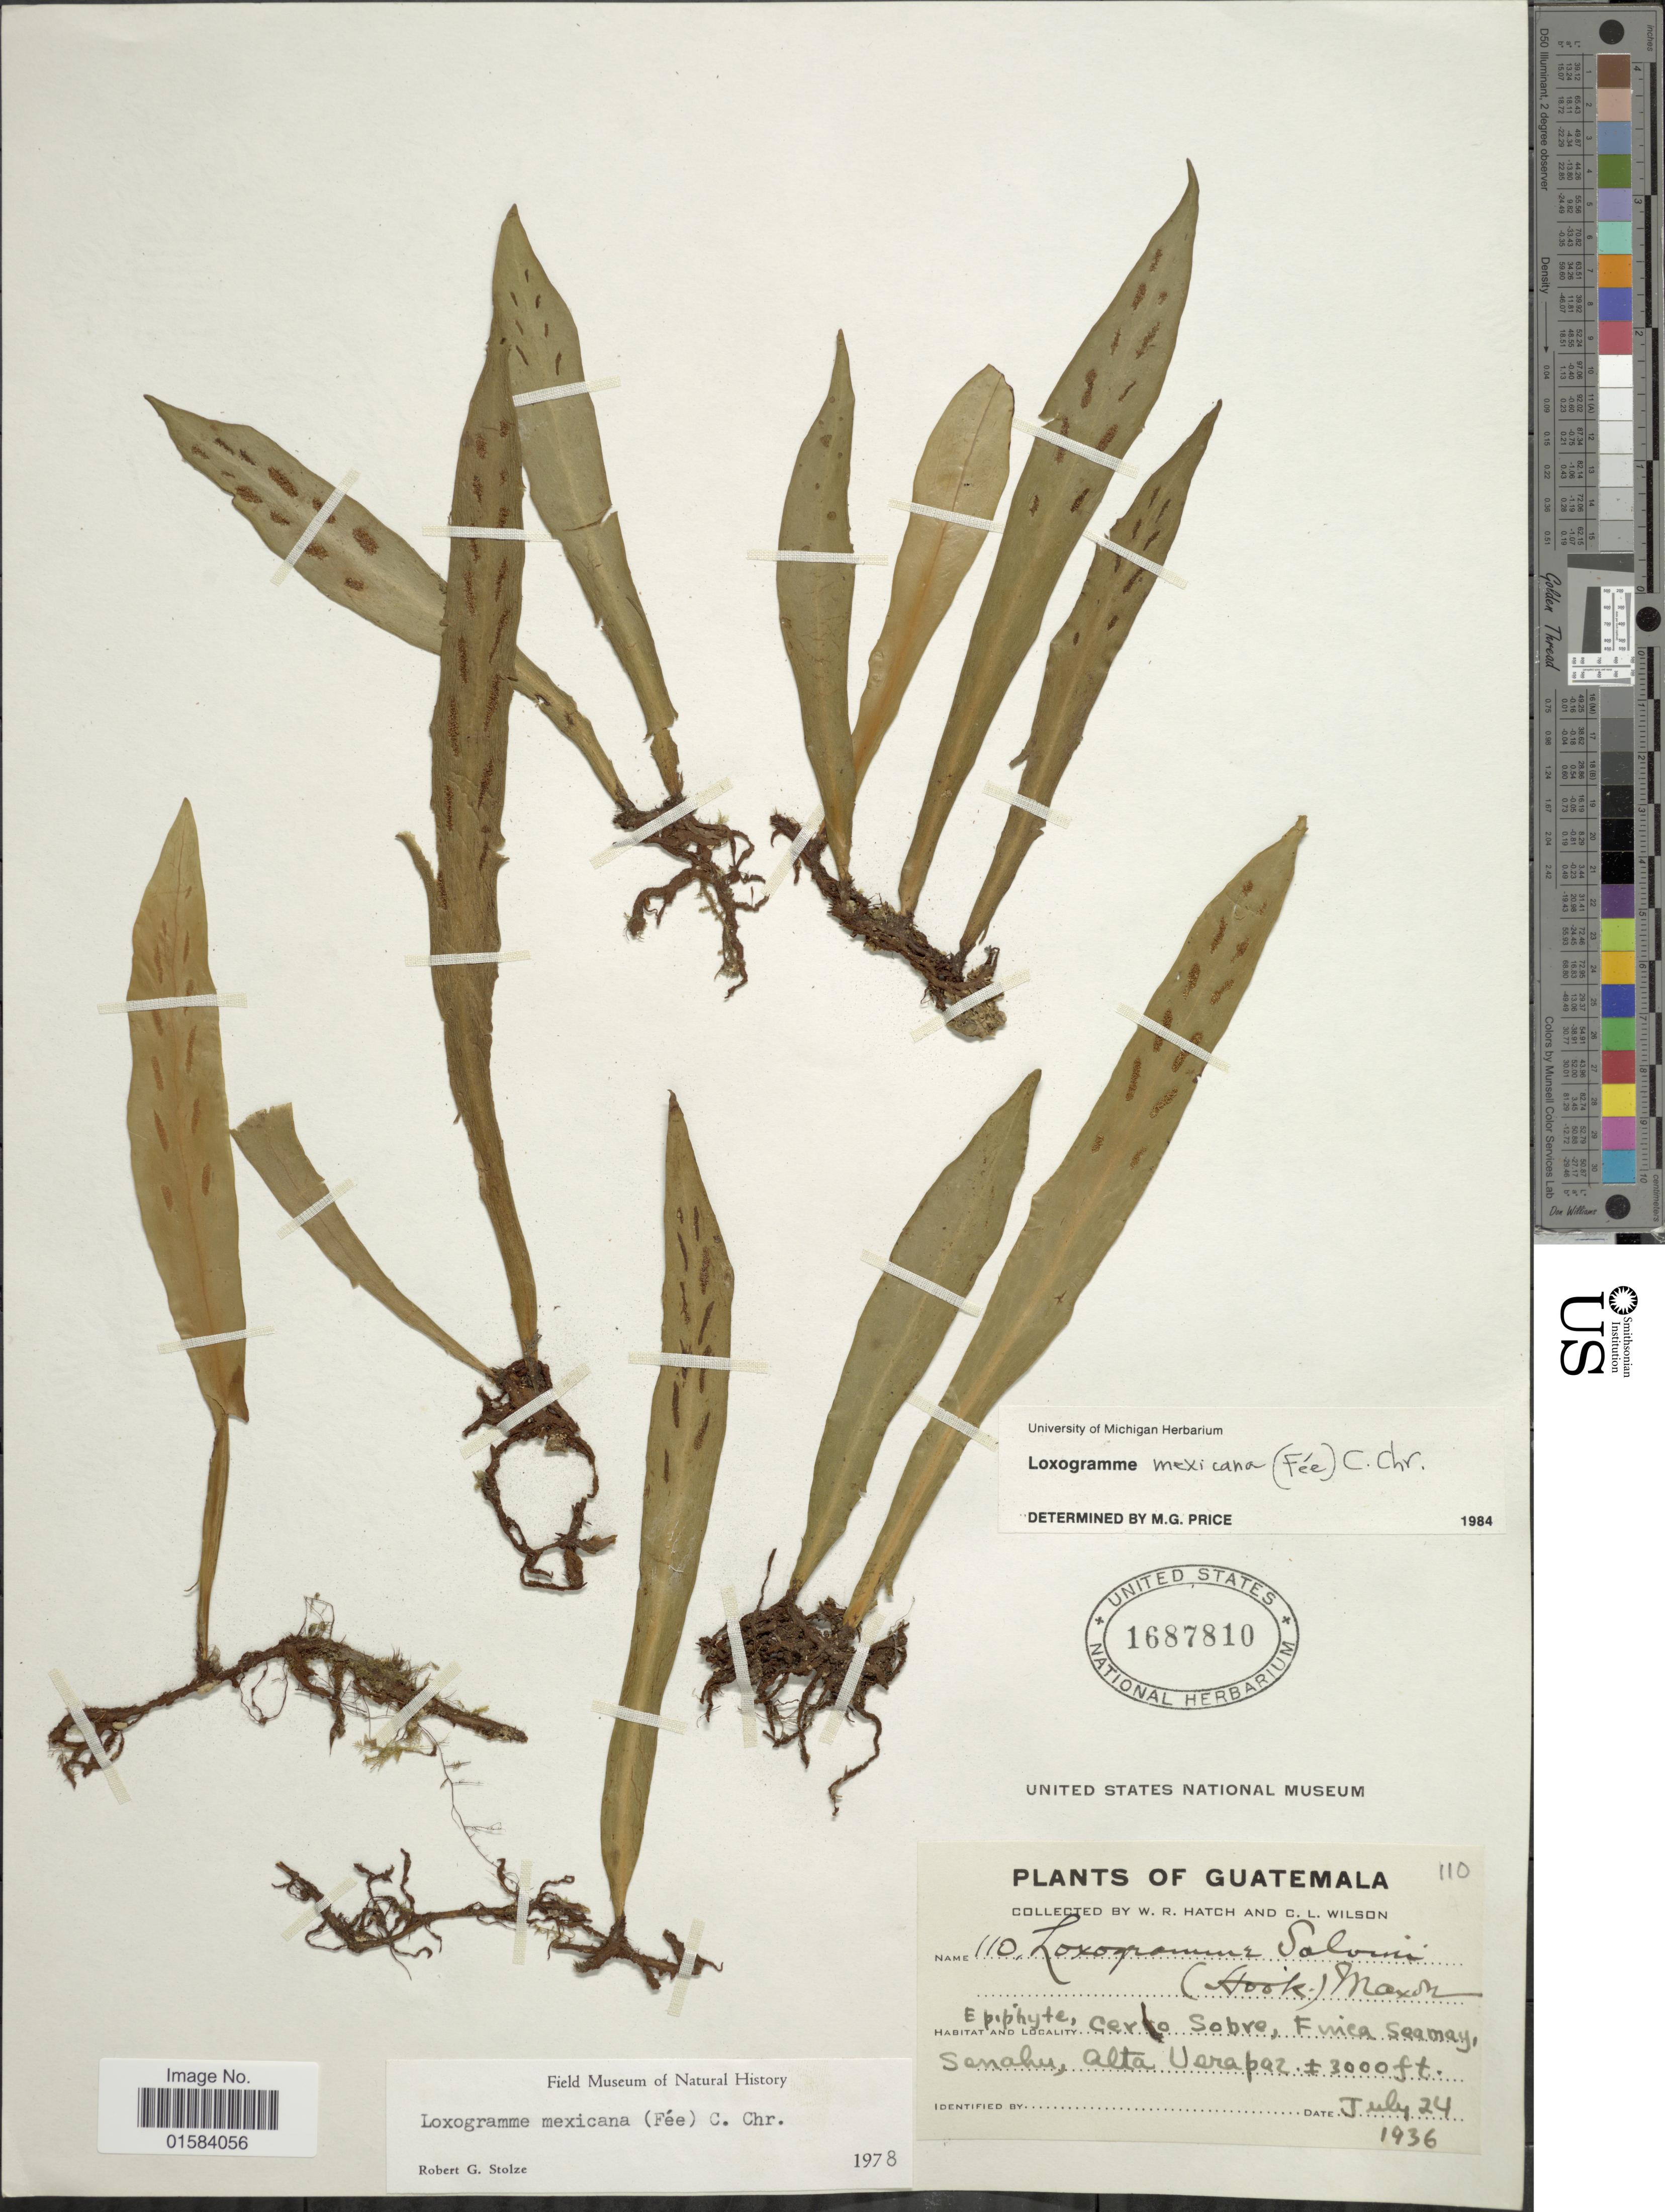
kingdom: Plantae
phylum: Tracheophyta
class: Polypodiopsida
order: Polypodiales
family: Polypodiaceae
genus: Loxogramme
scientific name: Loxogramme mexicana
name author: (Fée) C. Chr.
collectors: W. Hatch & C. L. Wilson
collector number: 110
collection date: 1936-07-24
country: Guatemala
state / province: Alta Verapaz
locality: Cerro Sobre, Finca Seamay, Senahu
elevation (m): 914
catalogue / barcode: US 1687810